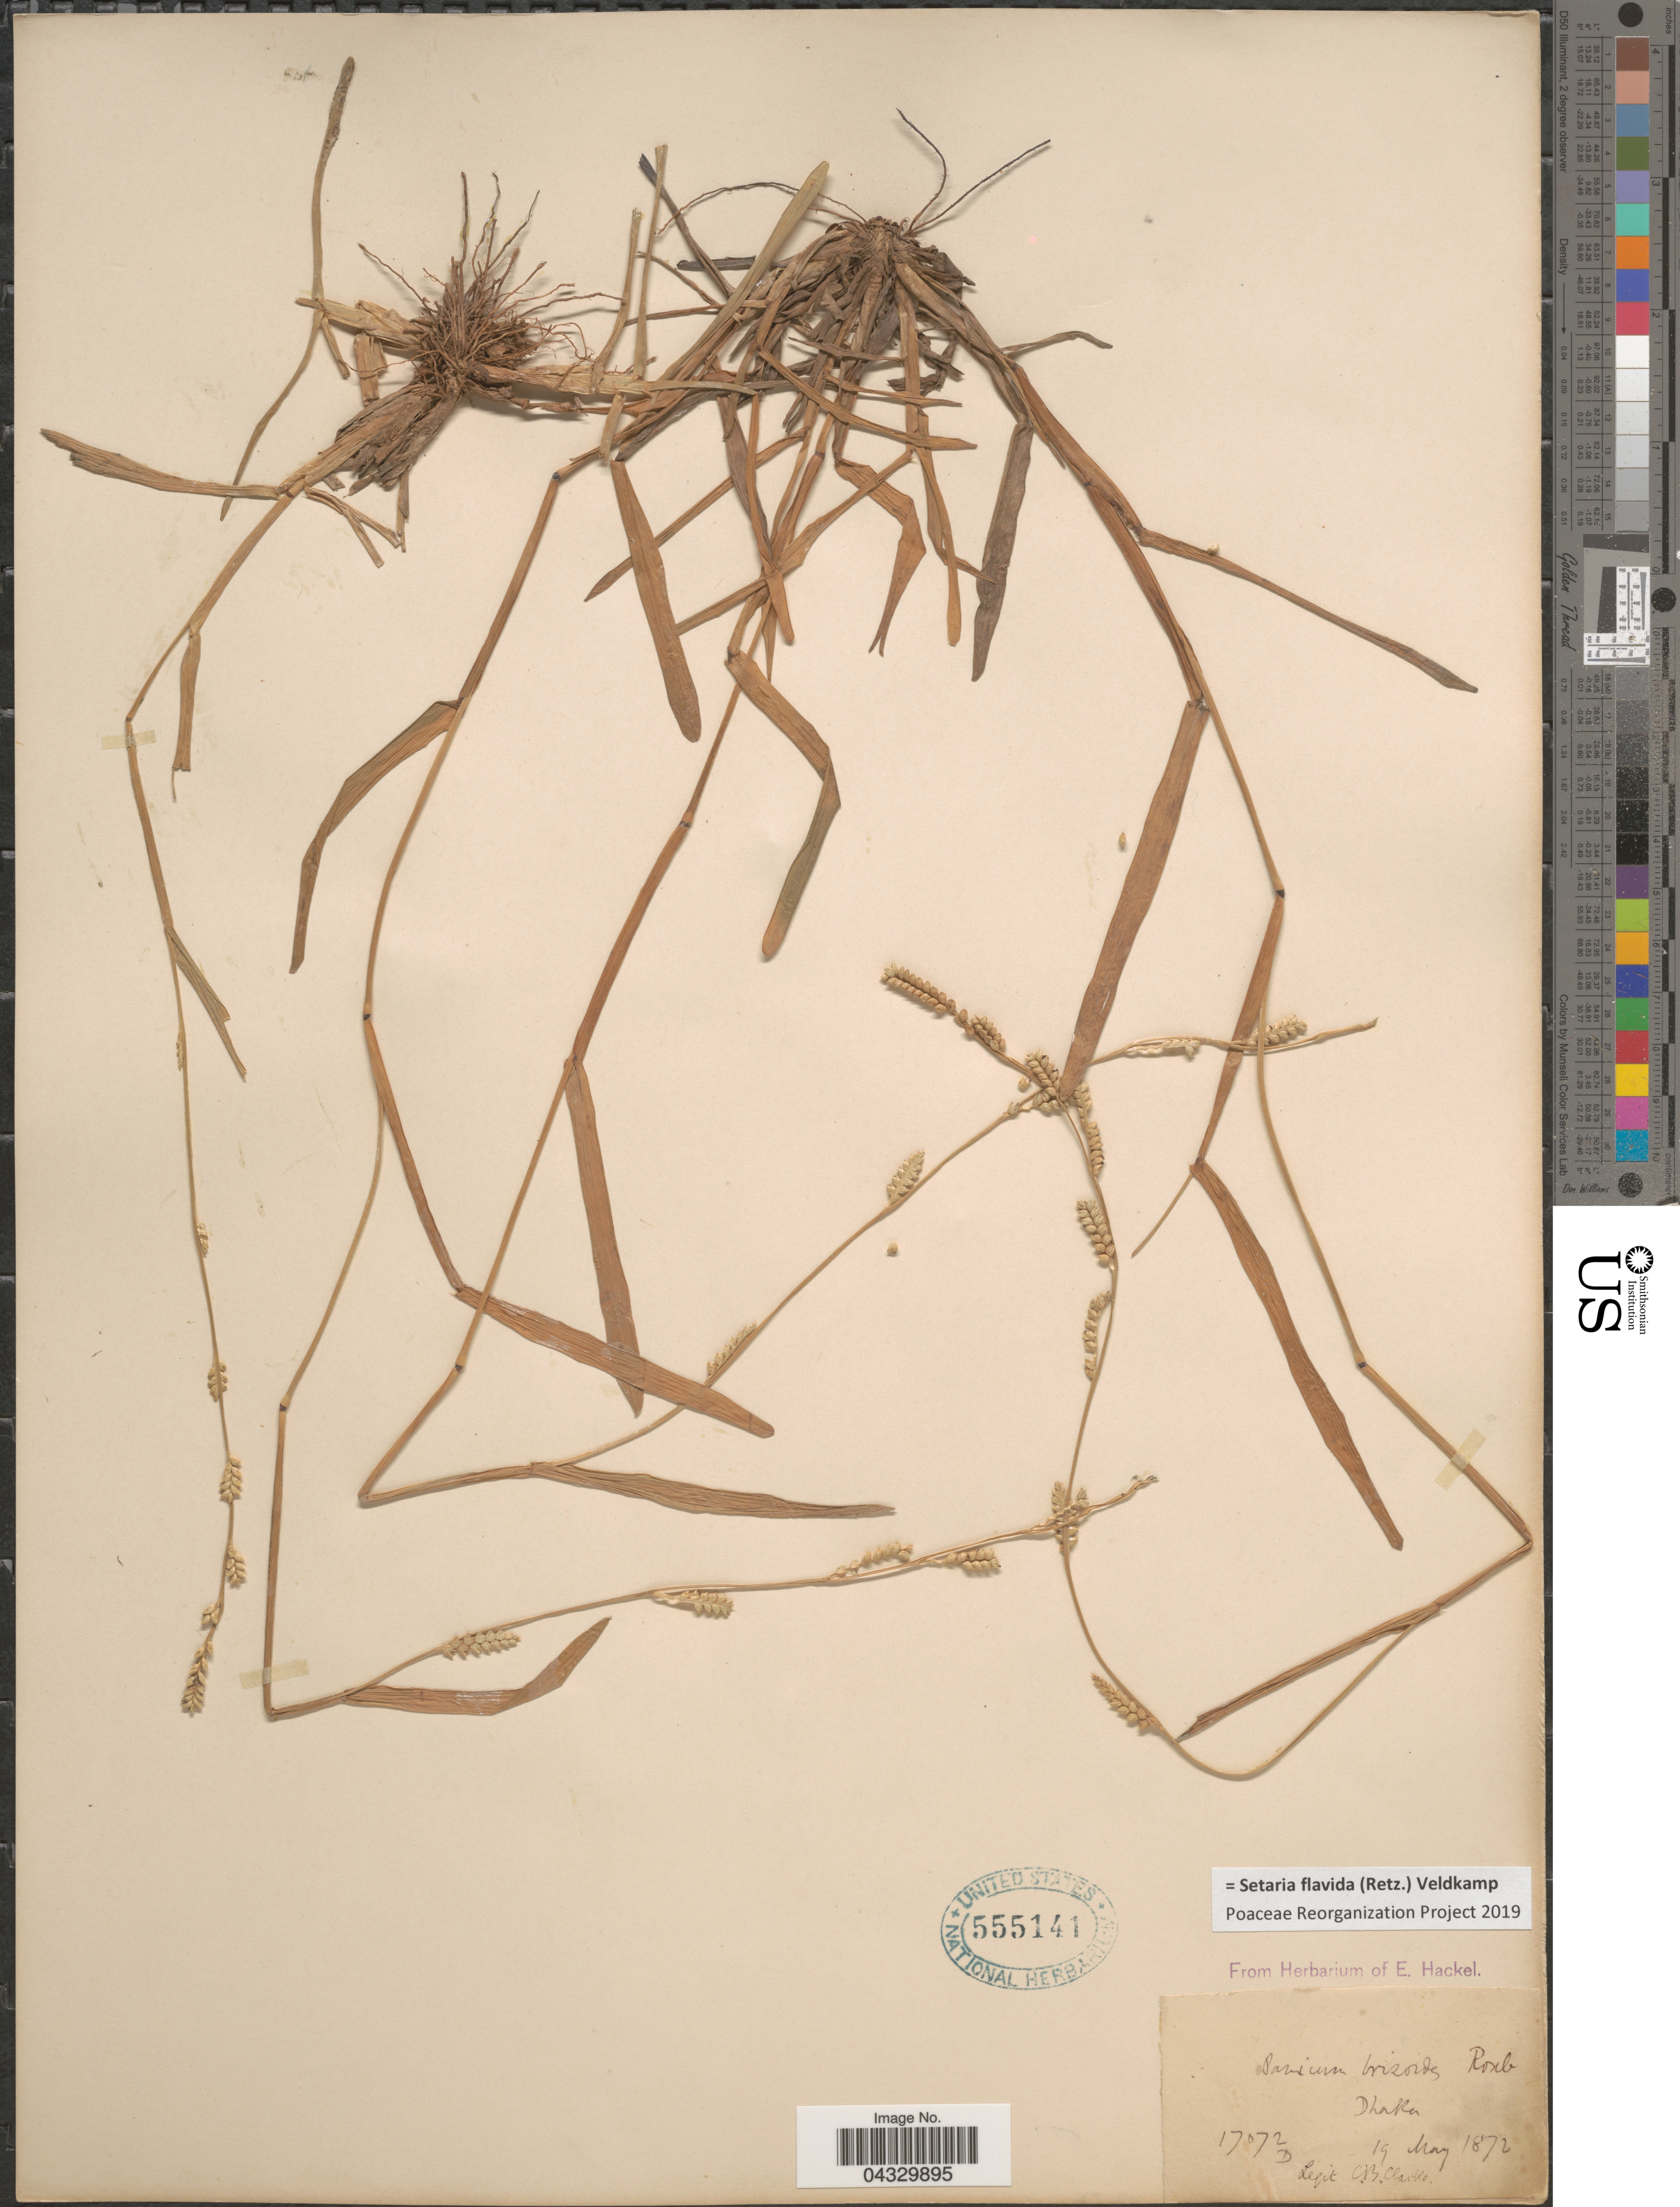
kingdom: Plantae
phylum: Tracheophyta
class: Liliopsida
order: Poales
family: Poaceae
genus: Setaria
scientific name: Setaria flavida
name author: (Retz.) Veldkamp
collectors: C. B. Clarke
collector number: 17072D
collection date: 1872-05-19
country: Bangladesh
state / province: Dhaka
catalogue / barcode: US 555141